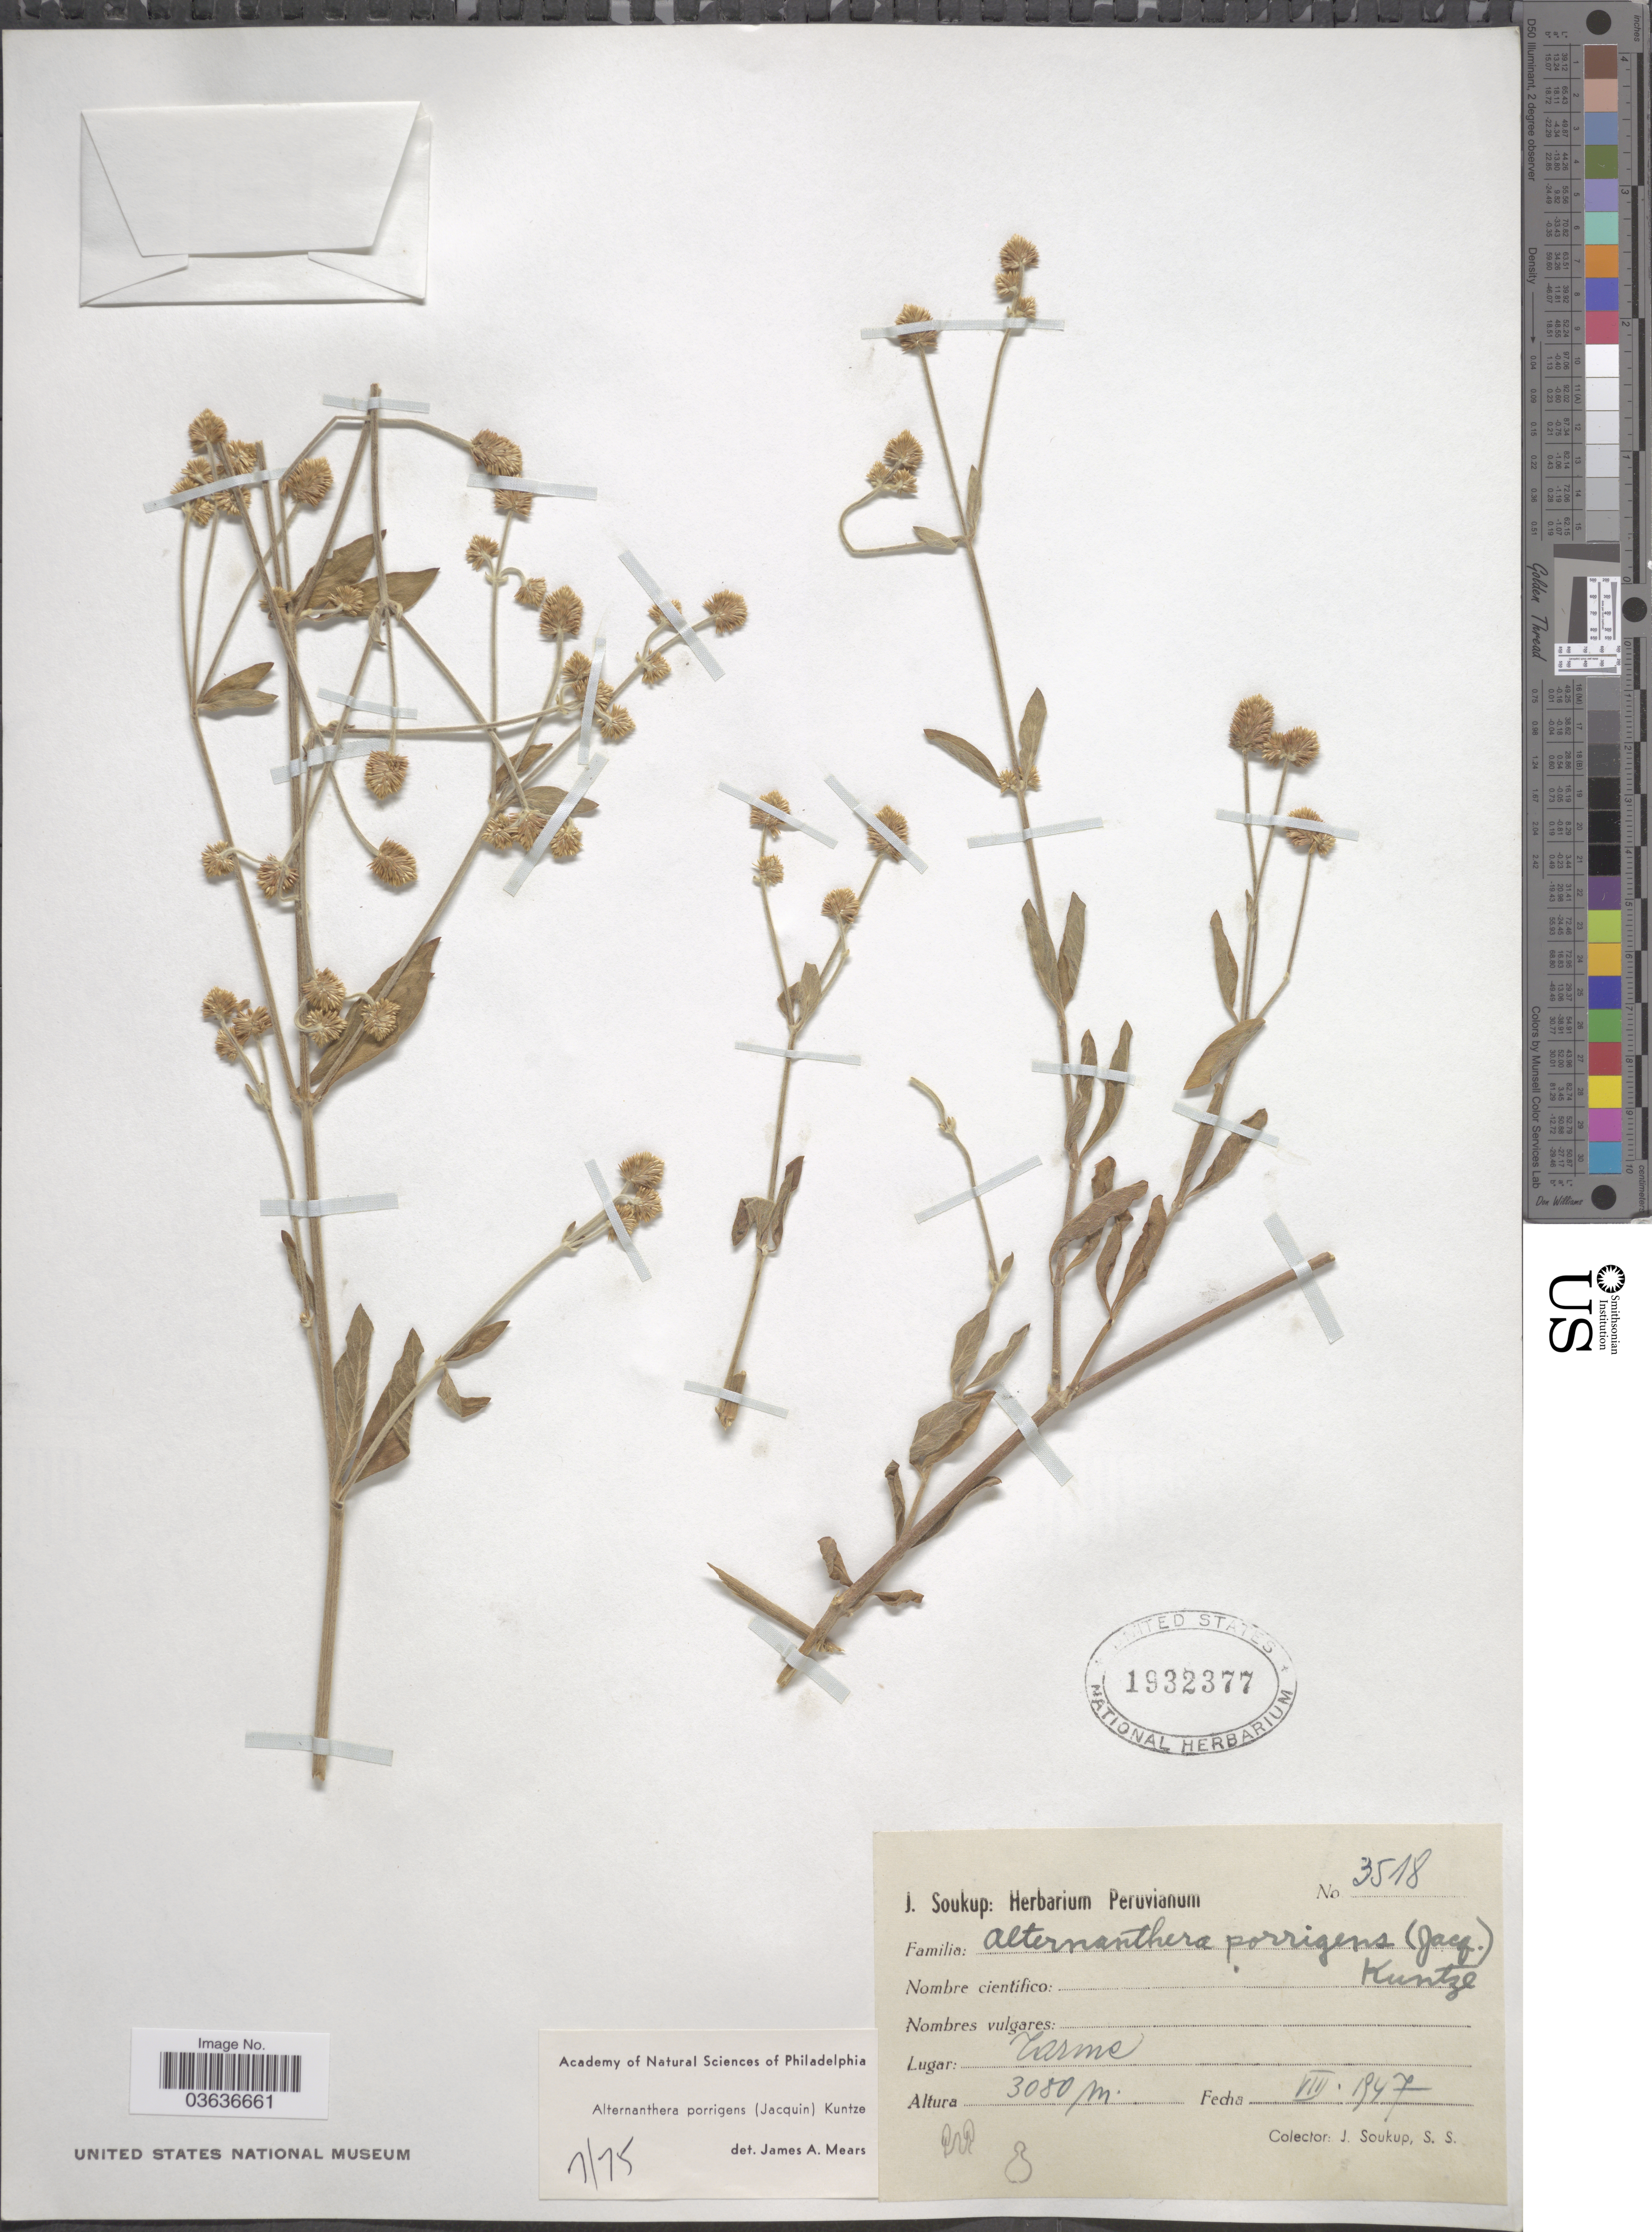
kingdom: Plantae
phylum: Tracheophyta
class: Magnoliopsida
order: Caryophyllales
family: Amaranthaceae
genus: Alternanthera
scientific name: Alternanthera porrigens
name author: (Jacq.) Kuntze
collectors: J. Soukup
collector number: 3518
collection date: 1947-07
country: Peru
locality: Tarma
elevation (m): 3080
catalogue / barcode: US 1932377